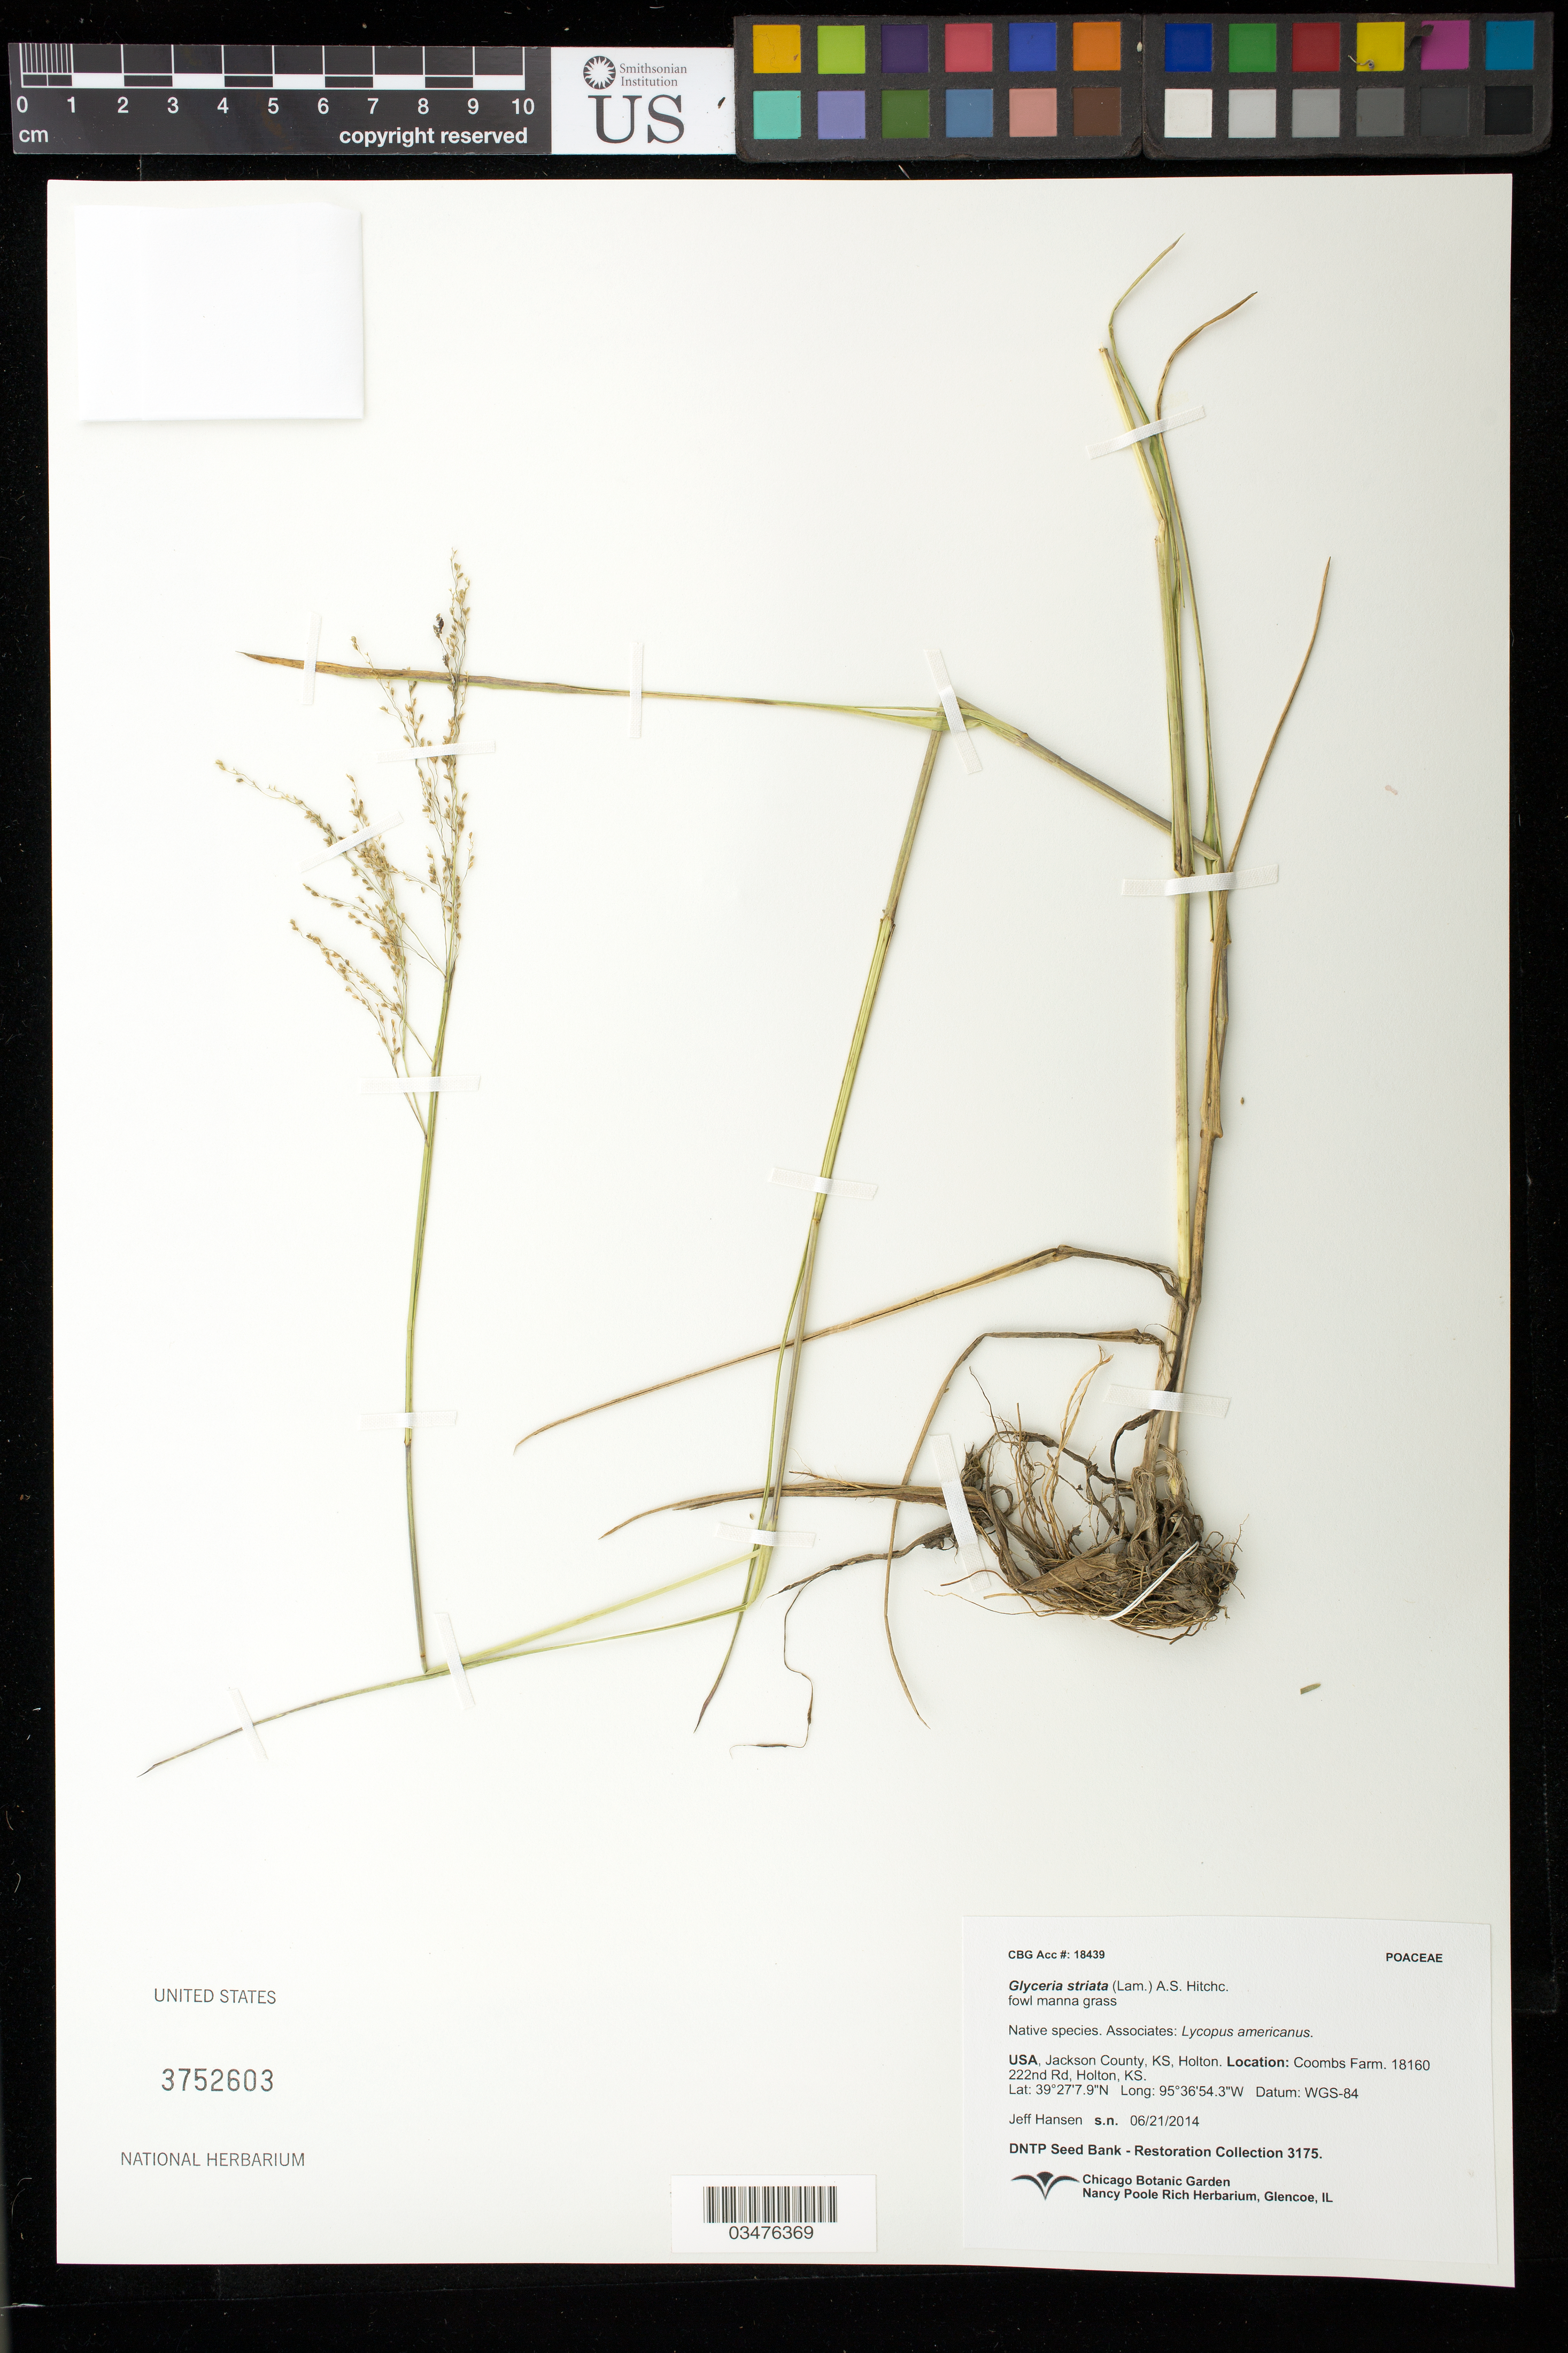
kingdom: Plantae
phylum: Tracheophyta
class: Liliopsida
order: Poales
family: Poaceae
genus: Glyceria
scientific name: Glyceria striata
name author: (Lam.) Hitchc.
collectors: J. Hansen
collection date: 2014-06-21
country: United States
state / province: Kansas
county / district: Jackson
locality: Holton. Coombs Farm.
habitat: With Lycopus americanus.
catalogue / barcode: US 3752603